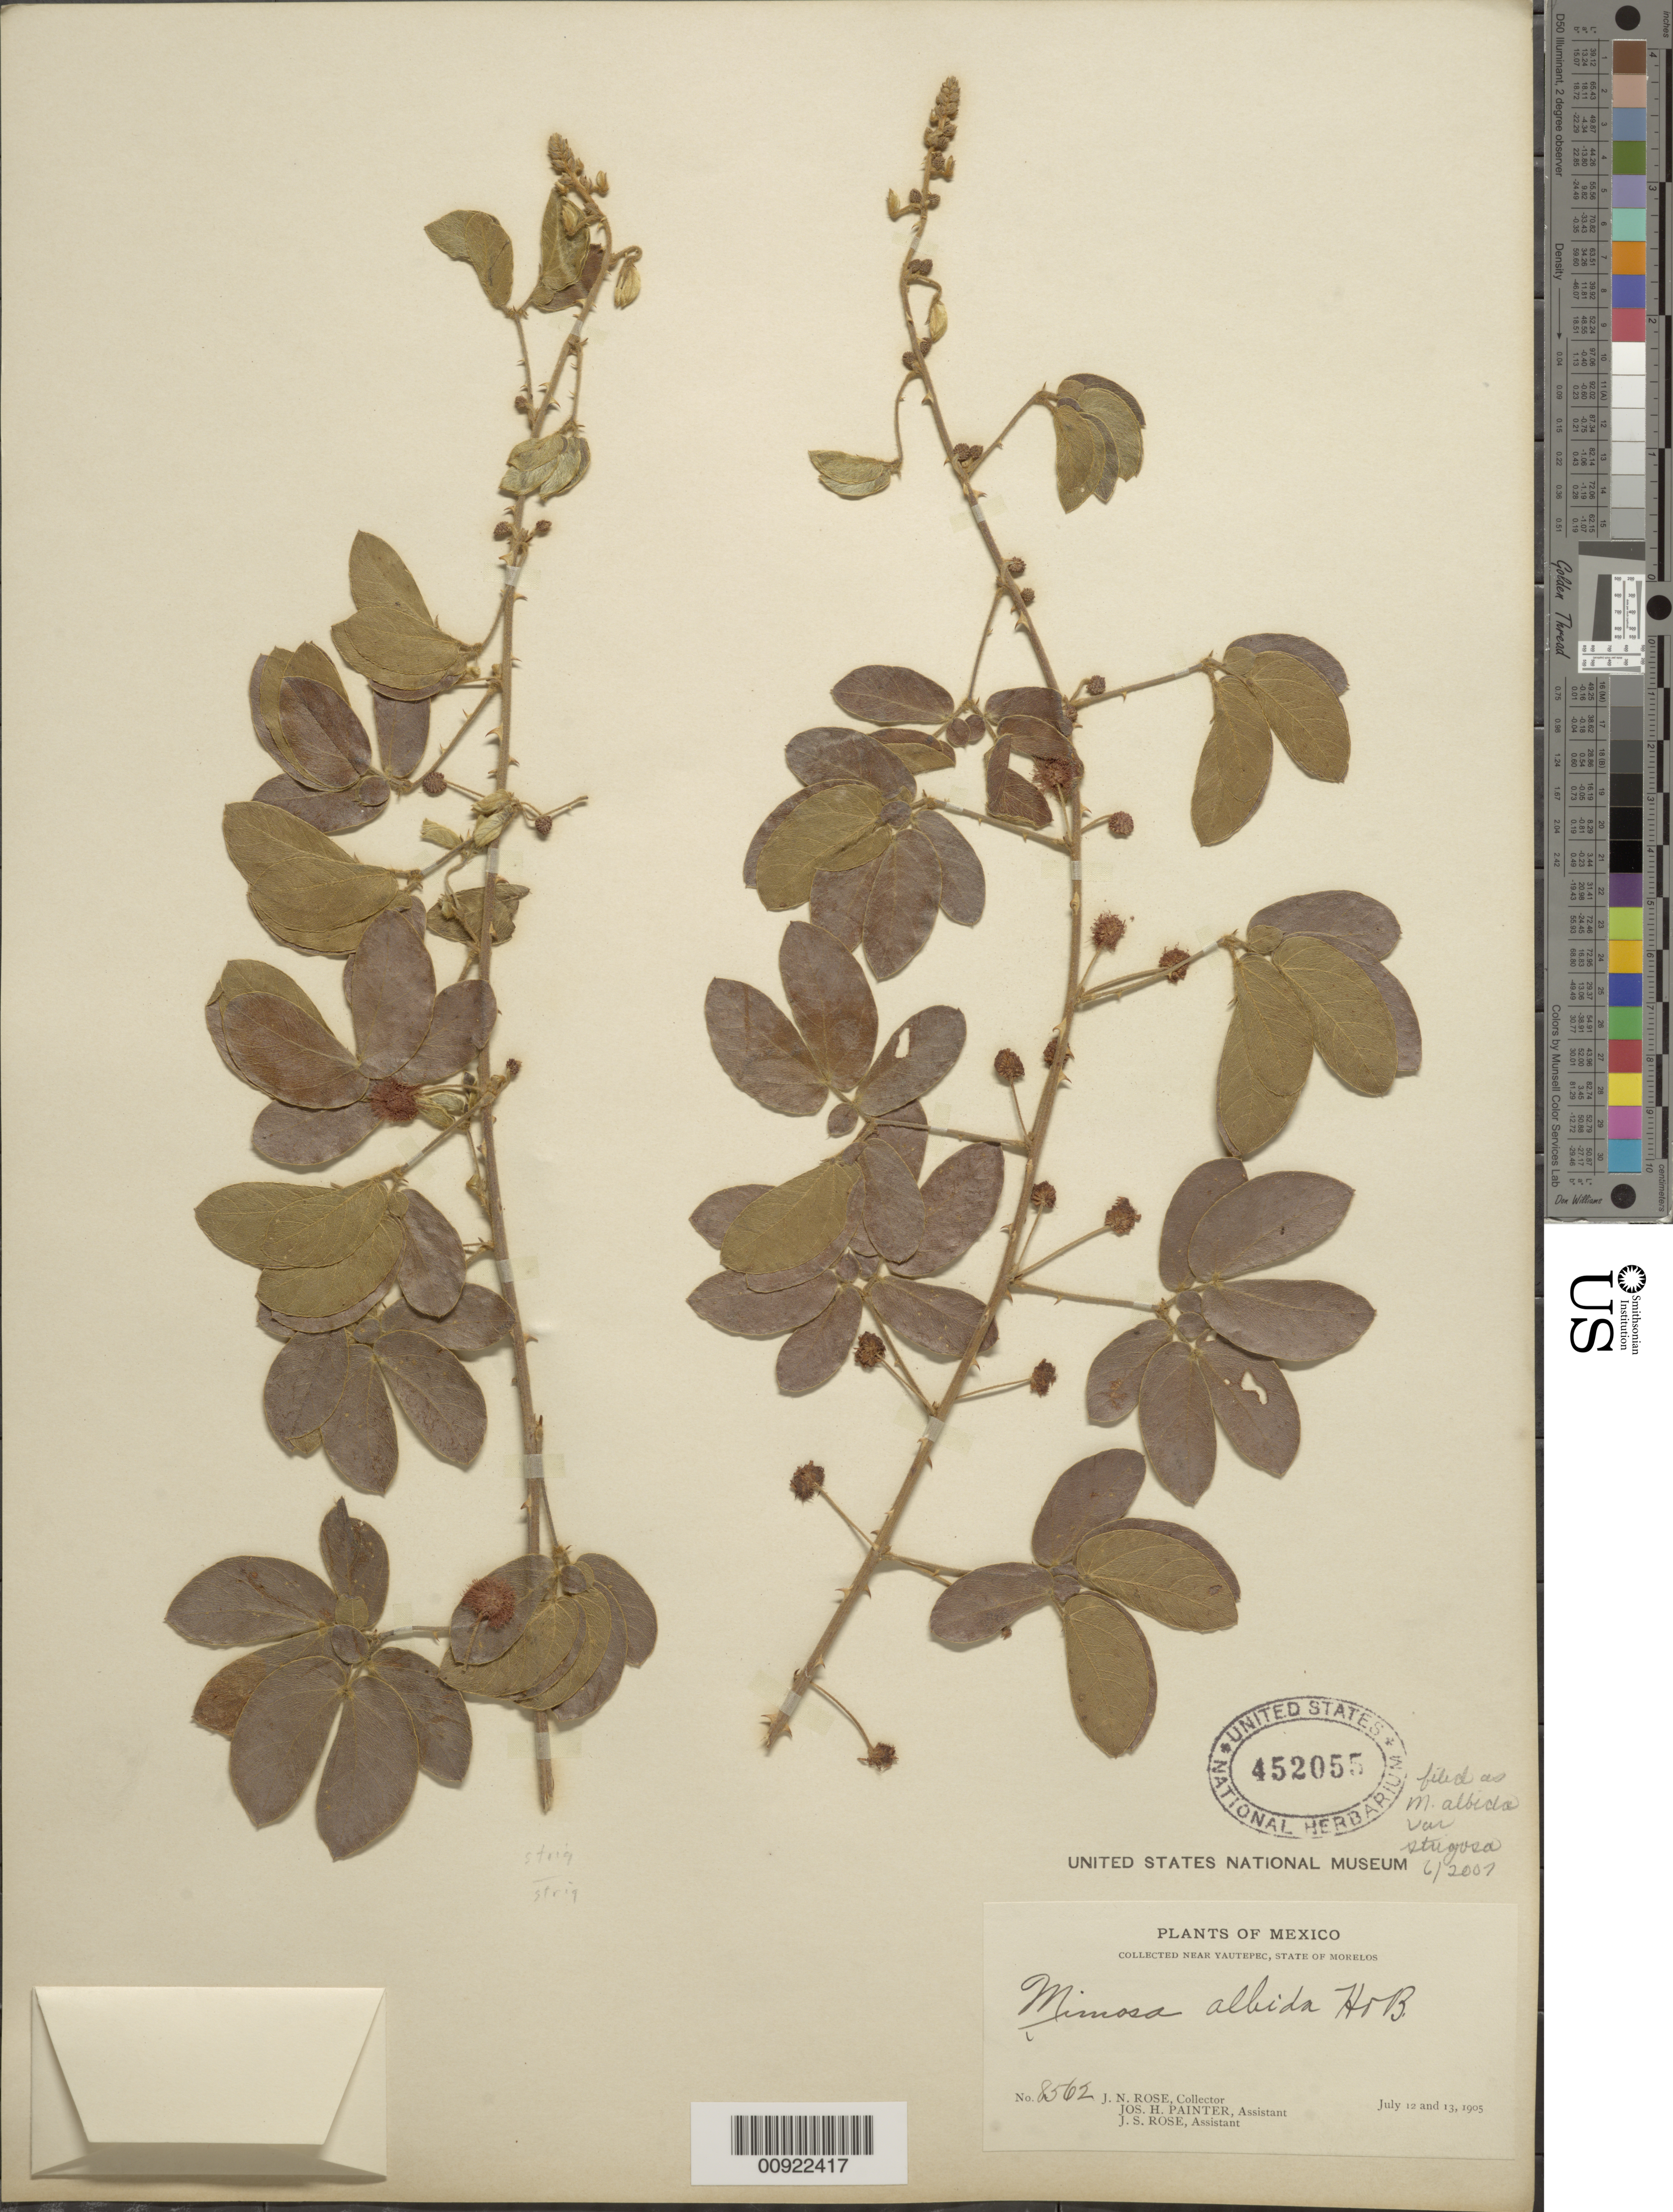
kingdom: Plantae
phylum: Tracheophyta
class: Magnoliopsida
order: Fabales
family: Fabaceae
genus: Mimosa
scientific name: Mimosa albida var. strigosa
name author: (Willd.) B.L. Rob.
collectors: J. N. Rose, J. H. Painter & J. S. Rose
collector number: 8562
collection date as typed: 12 Jul 1905 to 13 Jul 1905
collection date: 1905-07-12/1905-07-13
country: Mexico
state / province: Morelos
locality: Near Yautepec, State of Morelos.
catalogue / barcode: US 452055